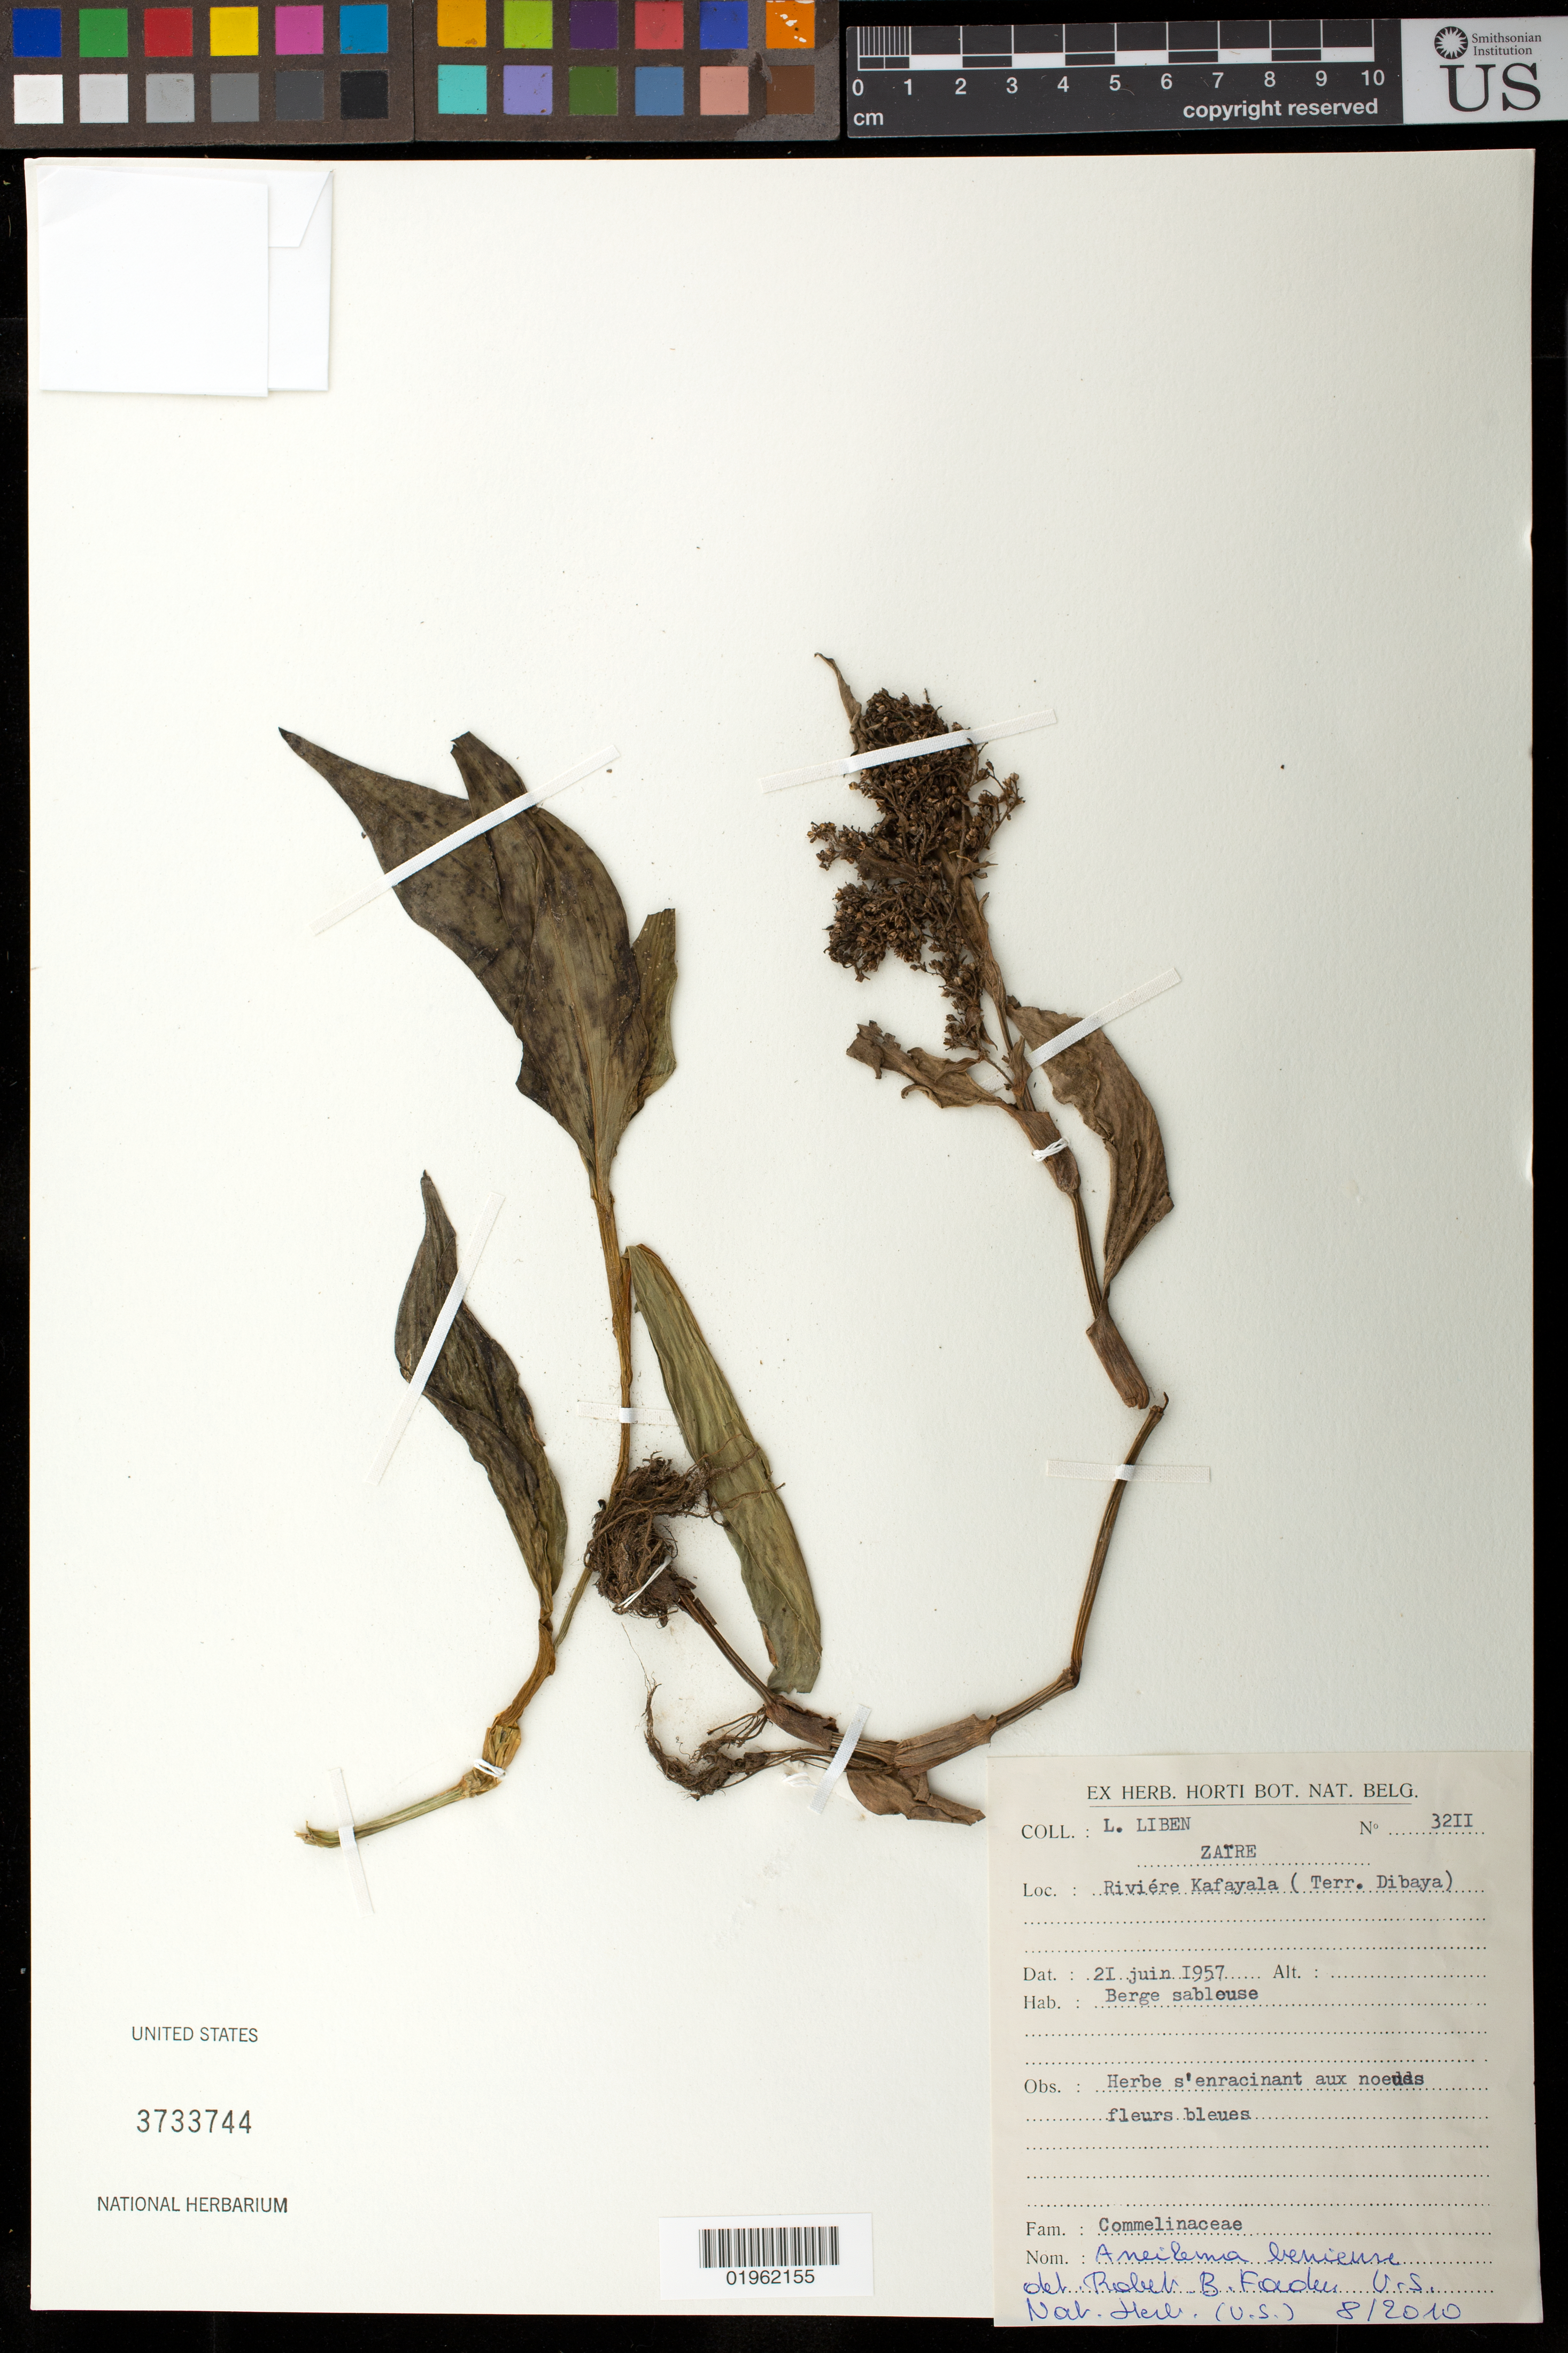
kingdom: Plantae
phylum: Tracheophyta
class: Liliopsida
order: Commelinales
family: Commelinaceae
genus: Aneilema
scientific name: Aneilema beniniense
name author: (P. Beauv.) Kunth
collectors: L. Liben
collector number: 3211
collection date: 1957-06-21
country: Congo, Democratic Republic of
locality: Riviere Kafayala (Terr. Dibaya)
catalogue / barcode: US 3733744